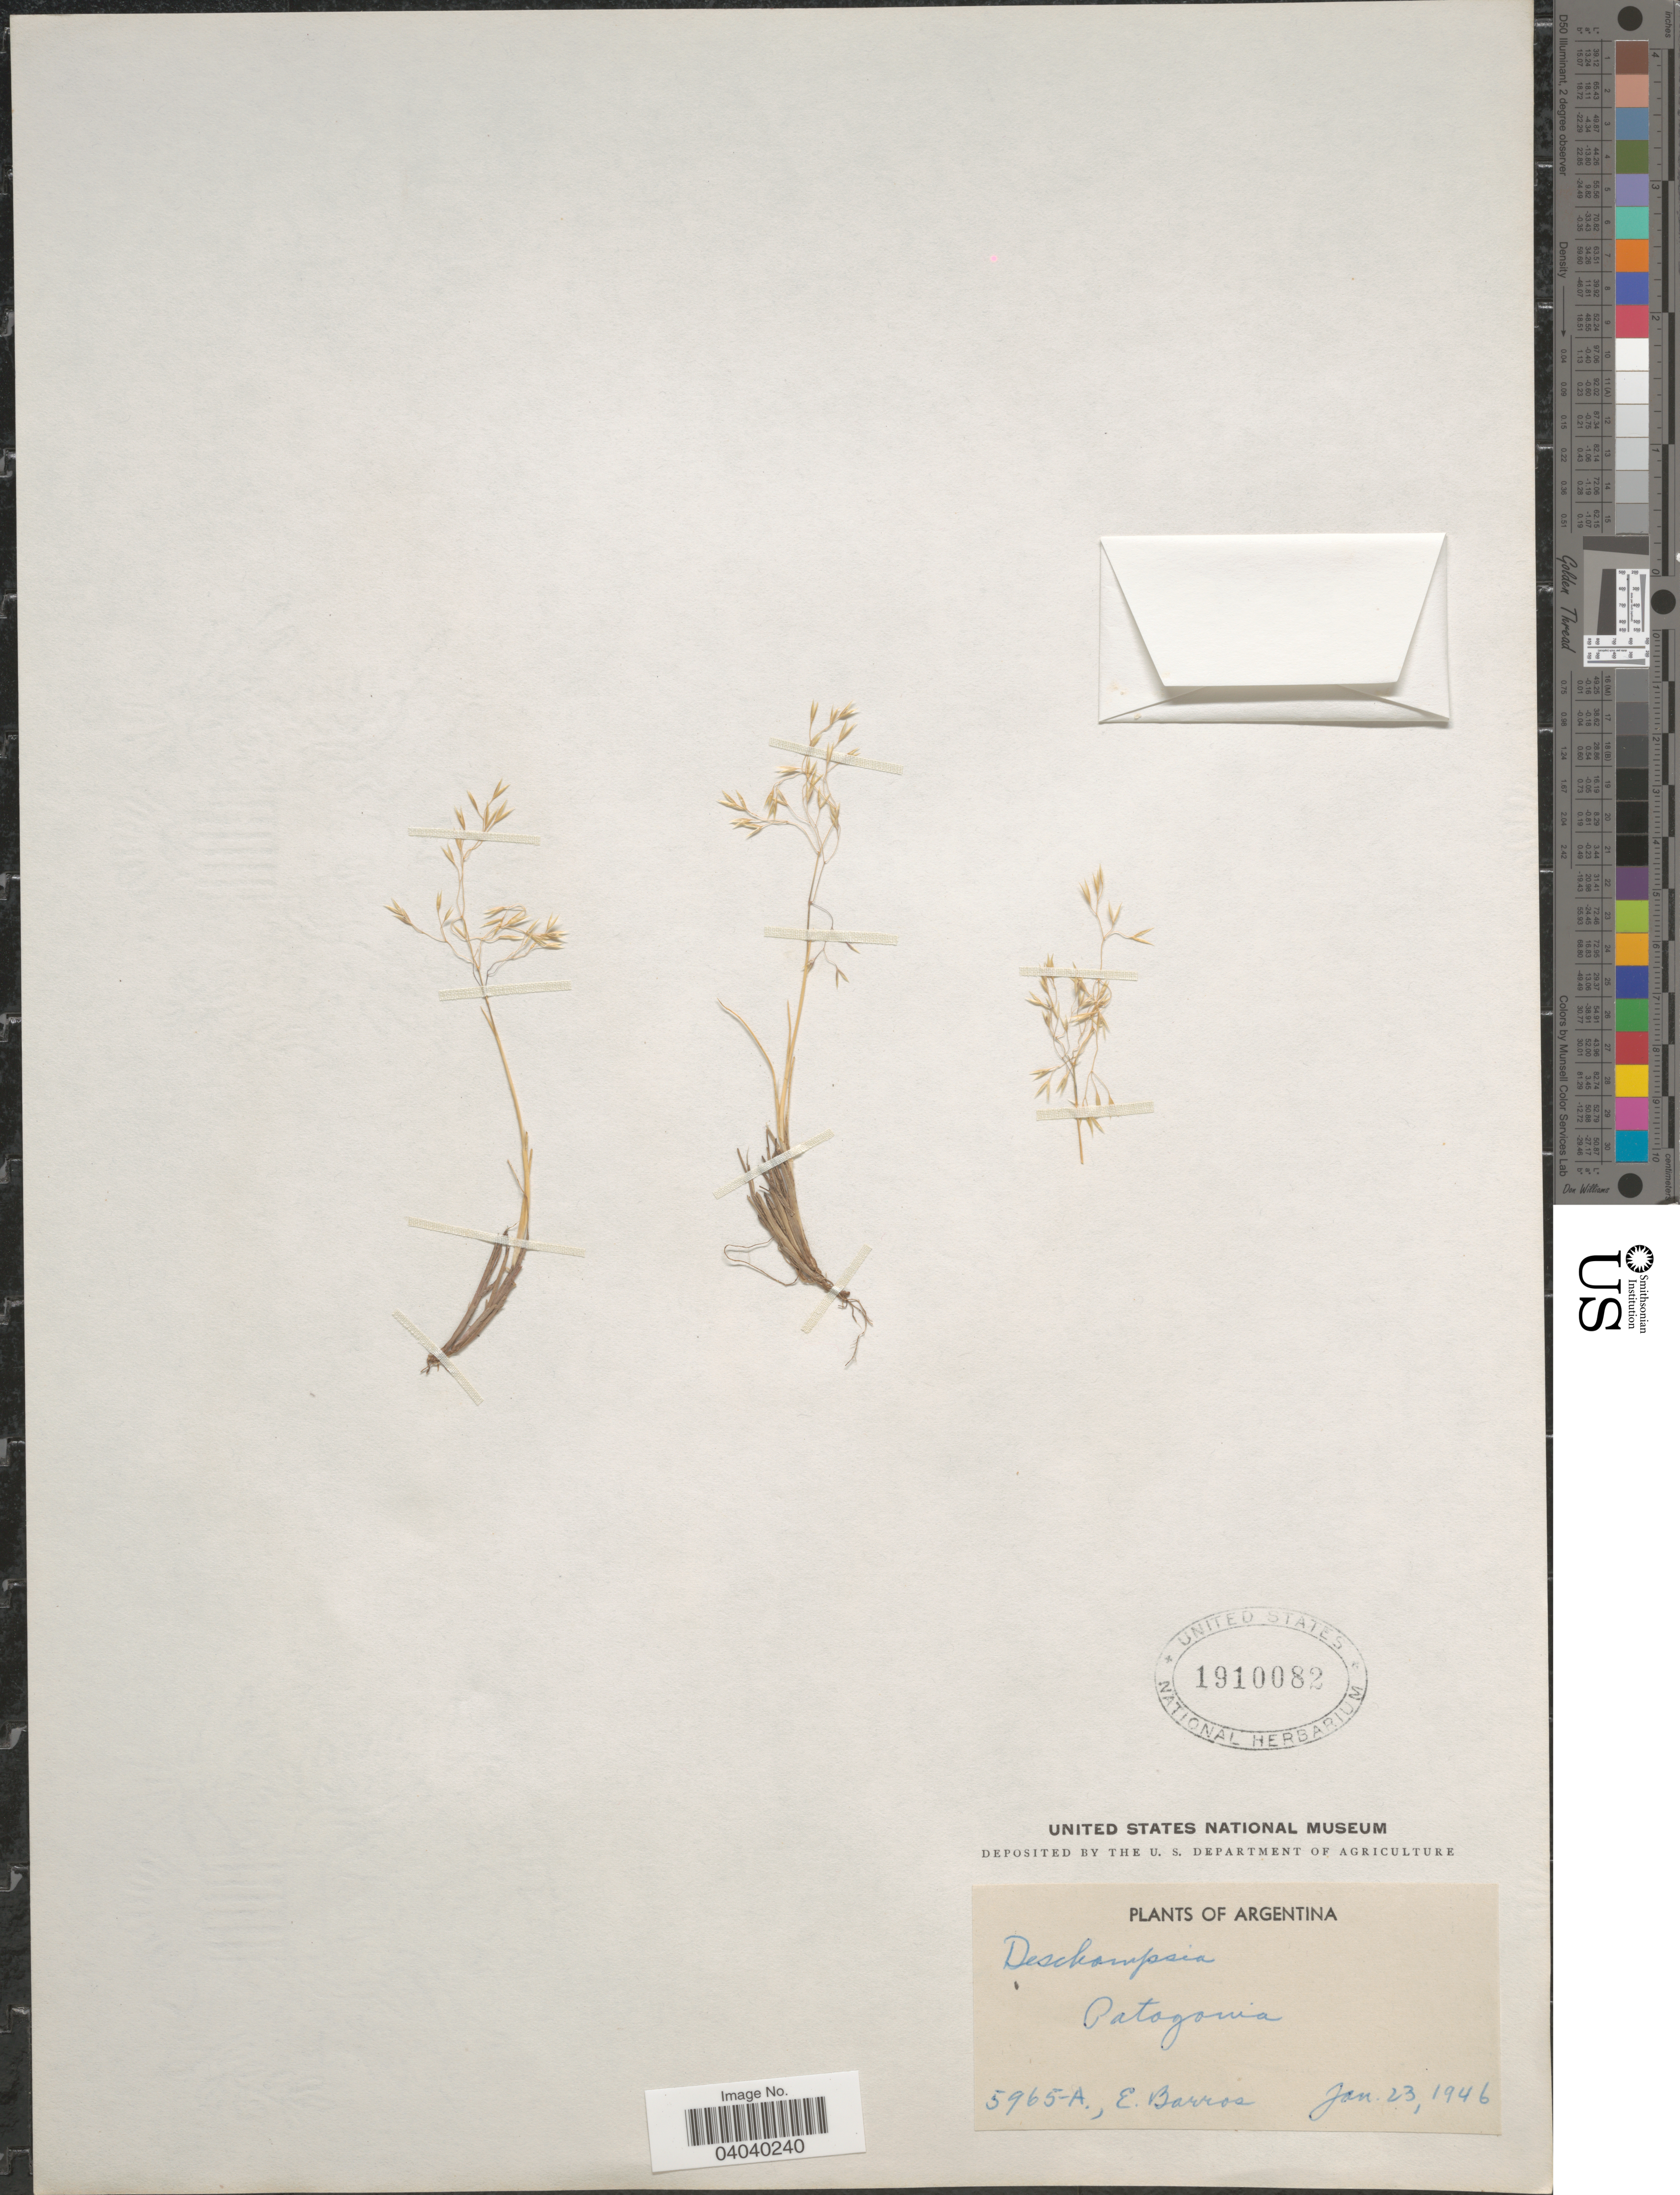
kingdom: Plantae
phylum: Tracheophyta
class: Liliopsida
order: Poales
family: Poaceae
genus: Deschampsia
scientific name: Deschampsia sp.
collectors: E. Barros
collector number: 5965-A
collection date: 1946-01-23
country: Argentina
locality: Patagonia.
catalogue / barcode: US 1910082